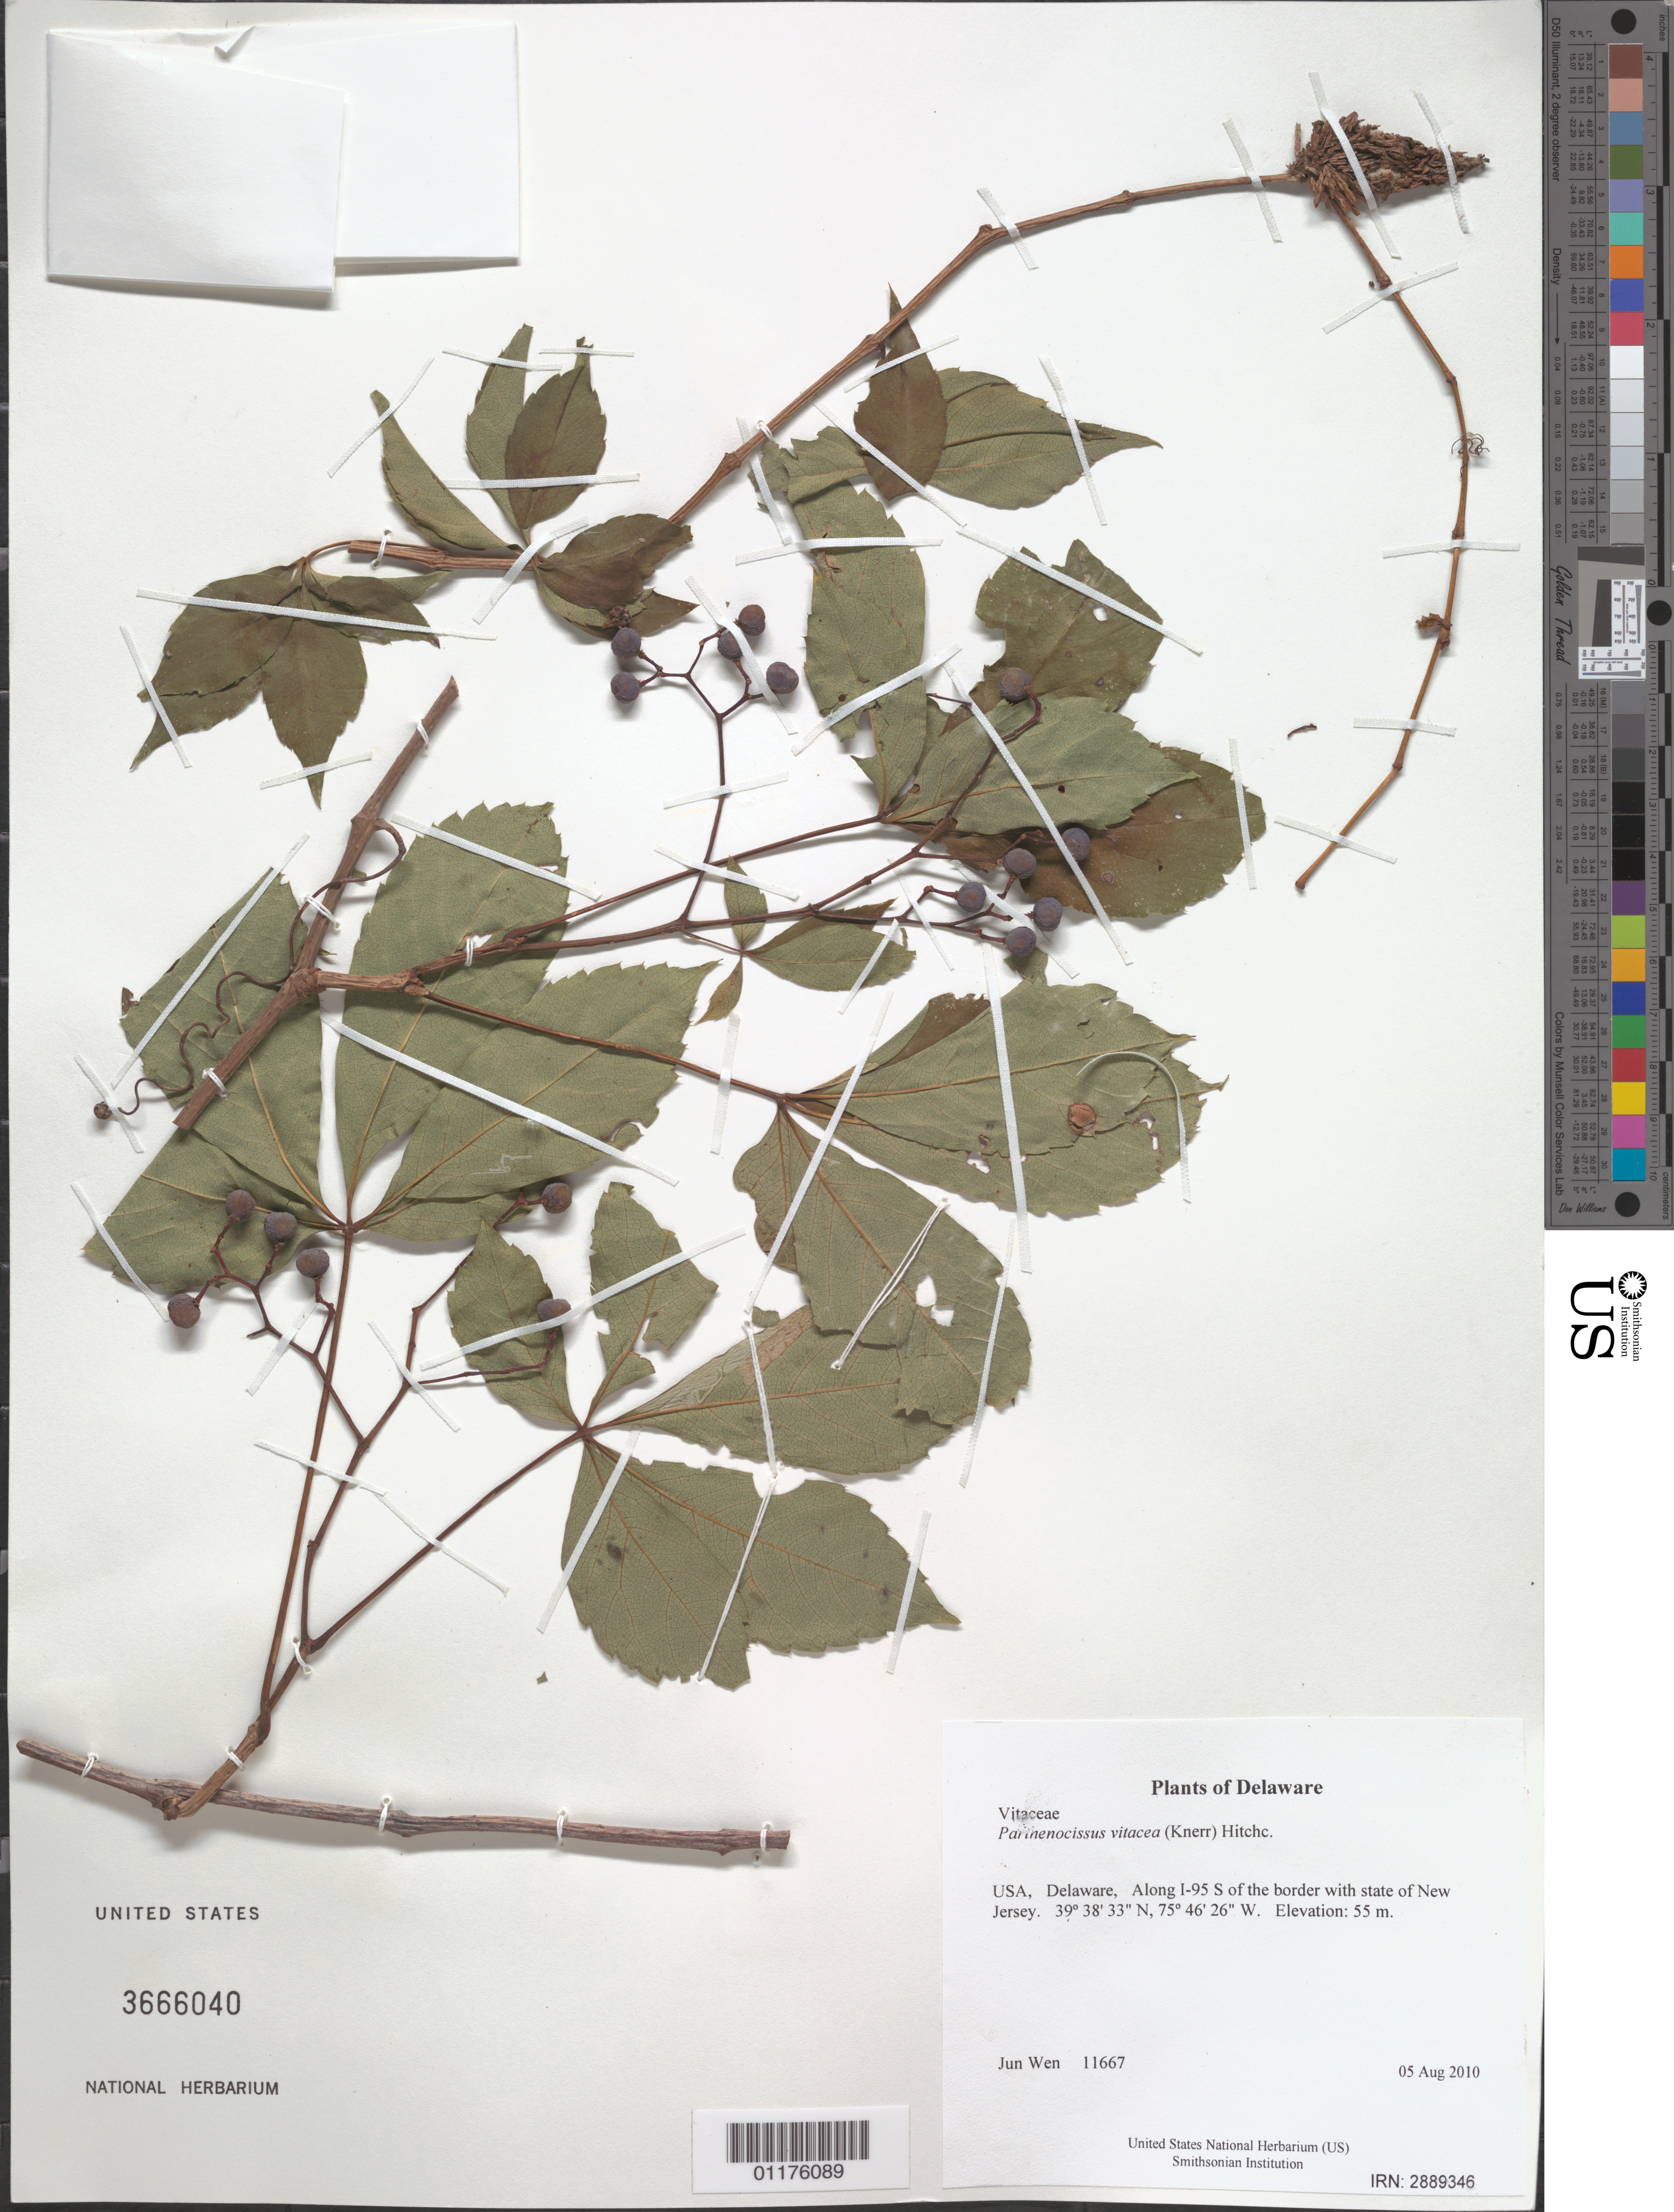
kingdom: Plantae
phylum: Tracheophyta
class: Magnoliopsida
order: Vitales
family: Vitaceae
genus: Parthenocissus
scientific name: Parthenocissus vitacea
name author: (Knerr) Hitchc.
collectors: J. Wen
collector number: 11667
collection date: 2010-08-05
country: United States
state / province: Delaware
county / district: New Castle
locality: Along I-95 S of the border with state of New Jersey.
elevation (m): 55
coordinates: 39 38.551 N, 75 46.435 W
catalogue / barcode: US 3666040